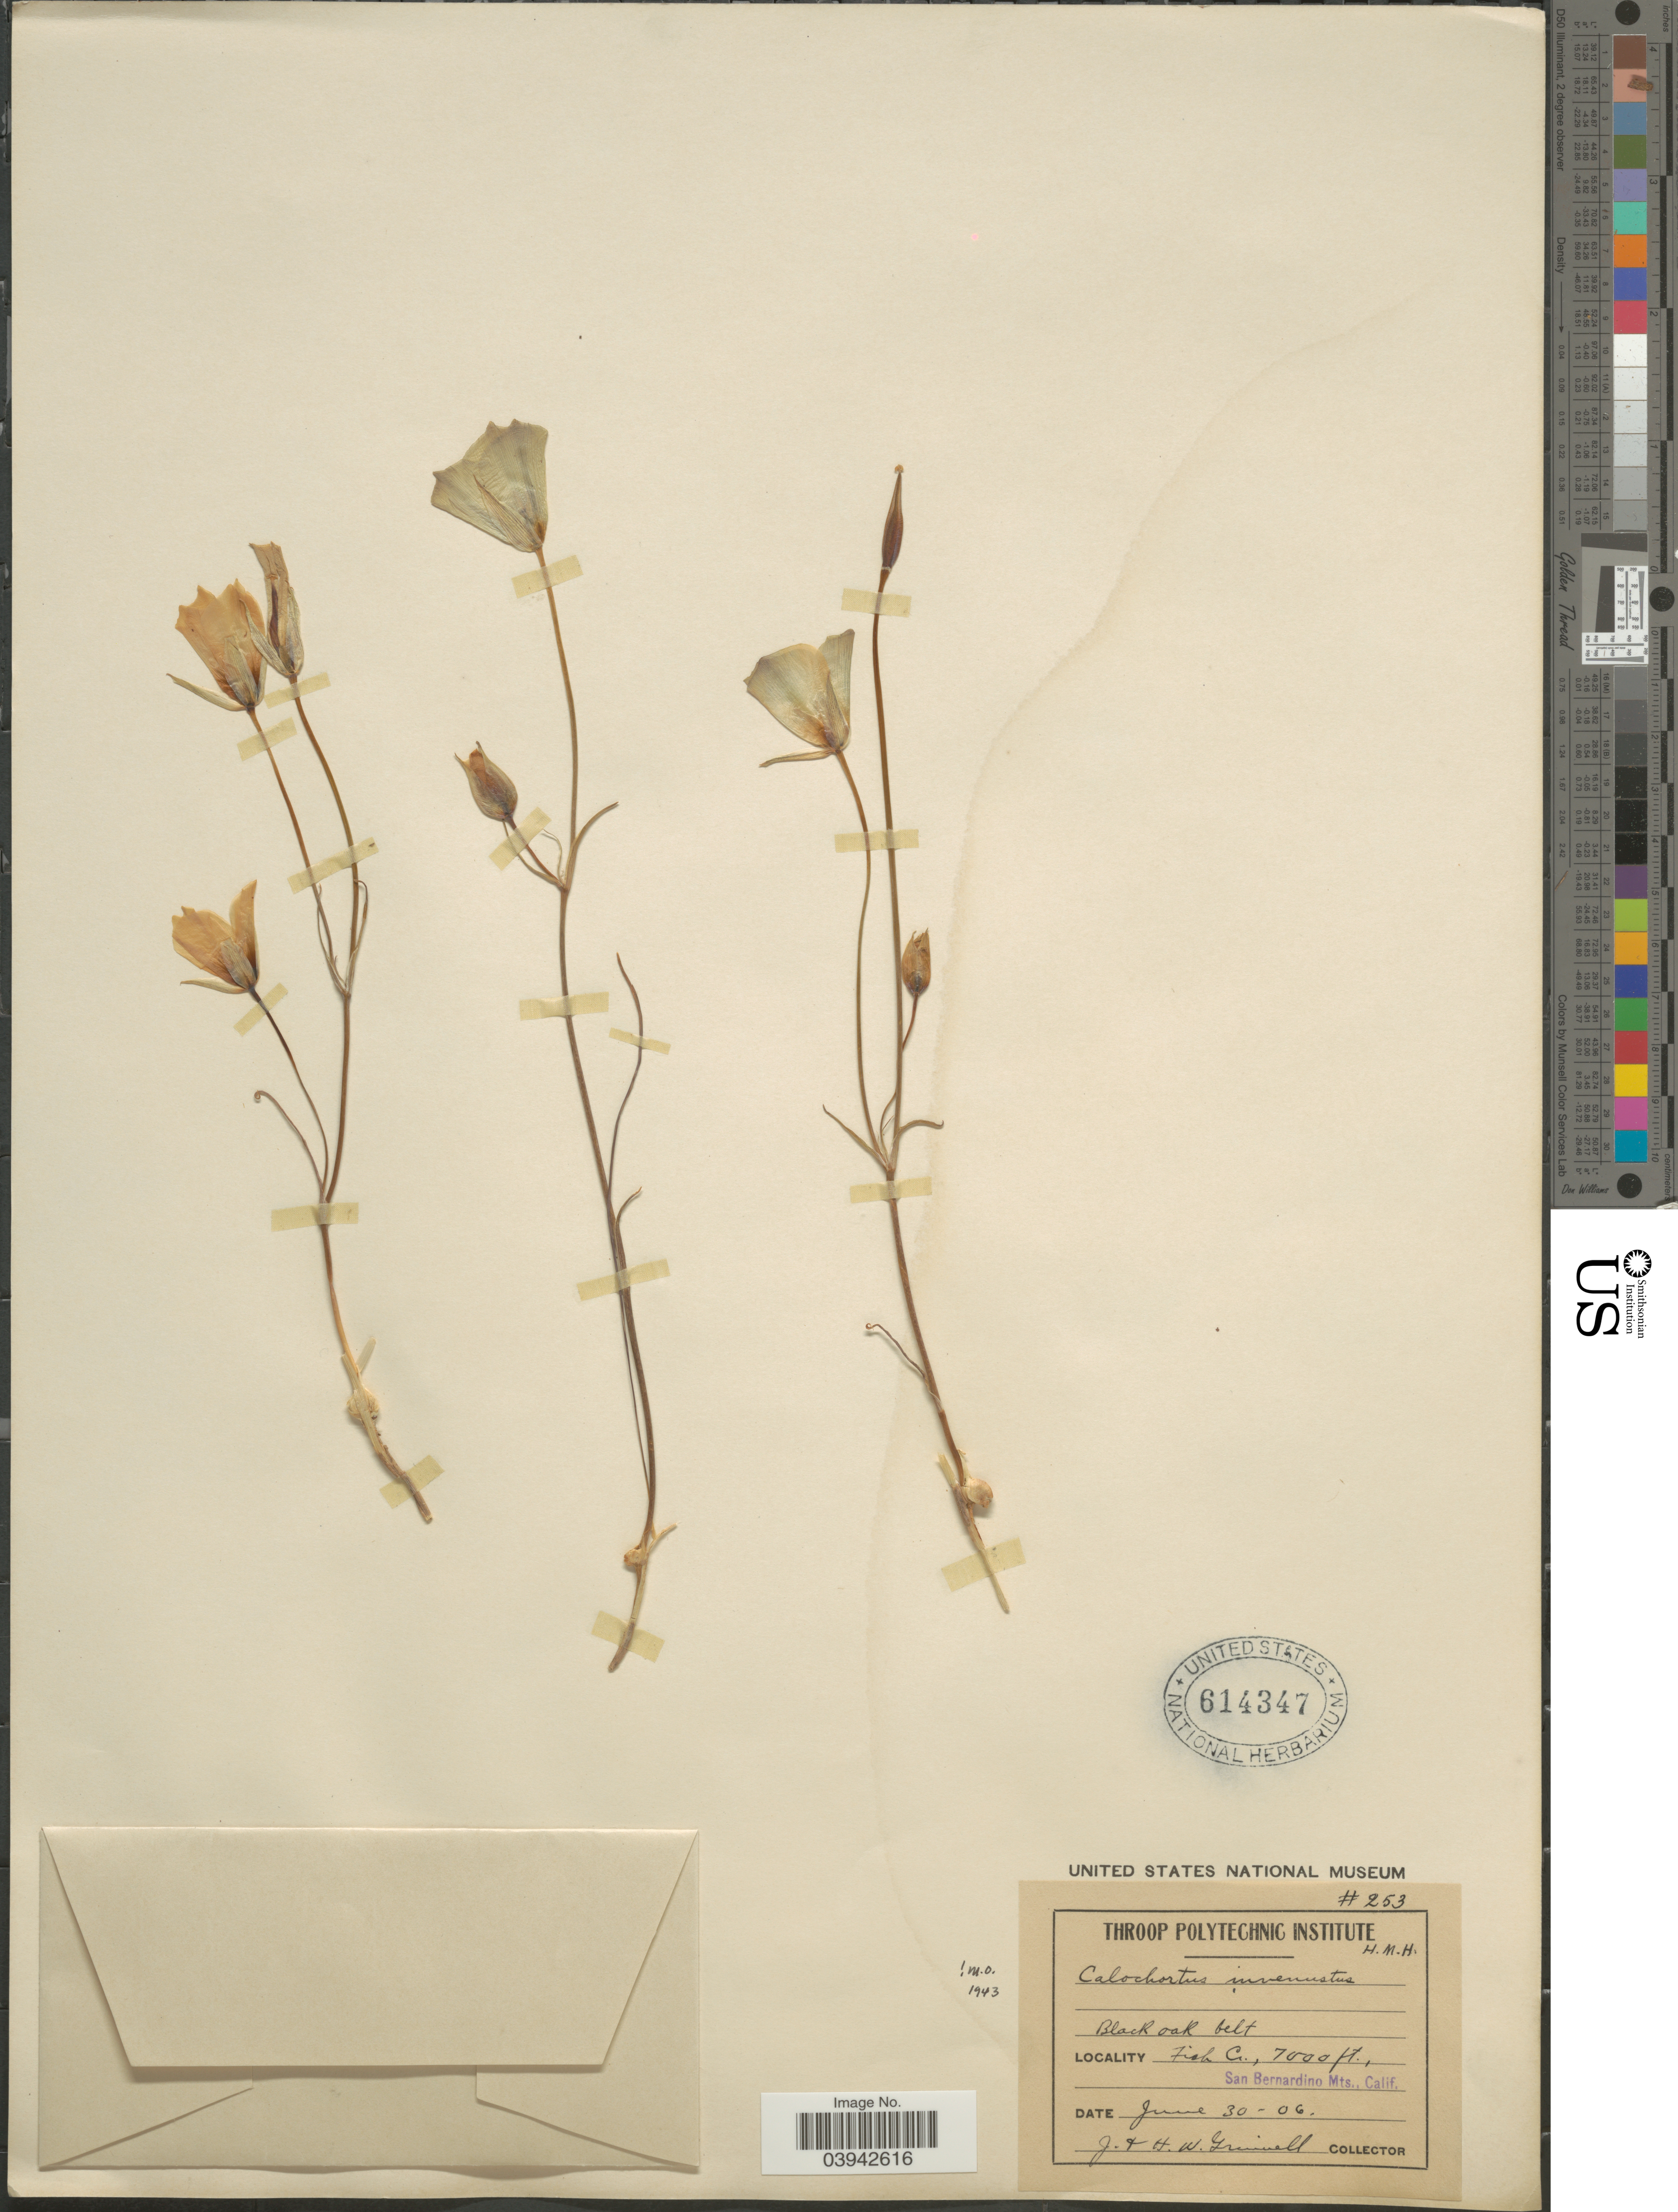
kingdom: Plantae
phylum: Tracheophyta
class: Liliopsida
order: Liliales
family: Liliaceae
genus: Calochortus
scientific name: Calochortus invenustus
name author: Greene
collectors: J. Grinnell & H. Grinnell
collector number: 253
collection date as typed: Transcribed d/m/y: 30/6/6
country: United States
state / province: California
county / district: San Bernardino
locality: Black oak belt. Fish Co. San Bernardino Mts.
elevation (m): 2134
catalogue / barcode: US 614347